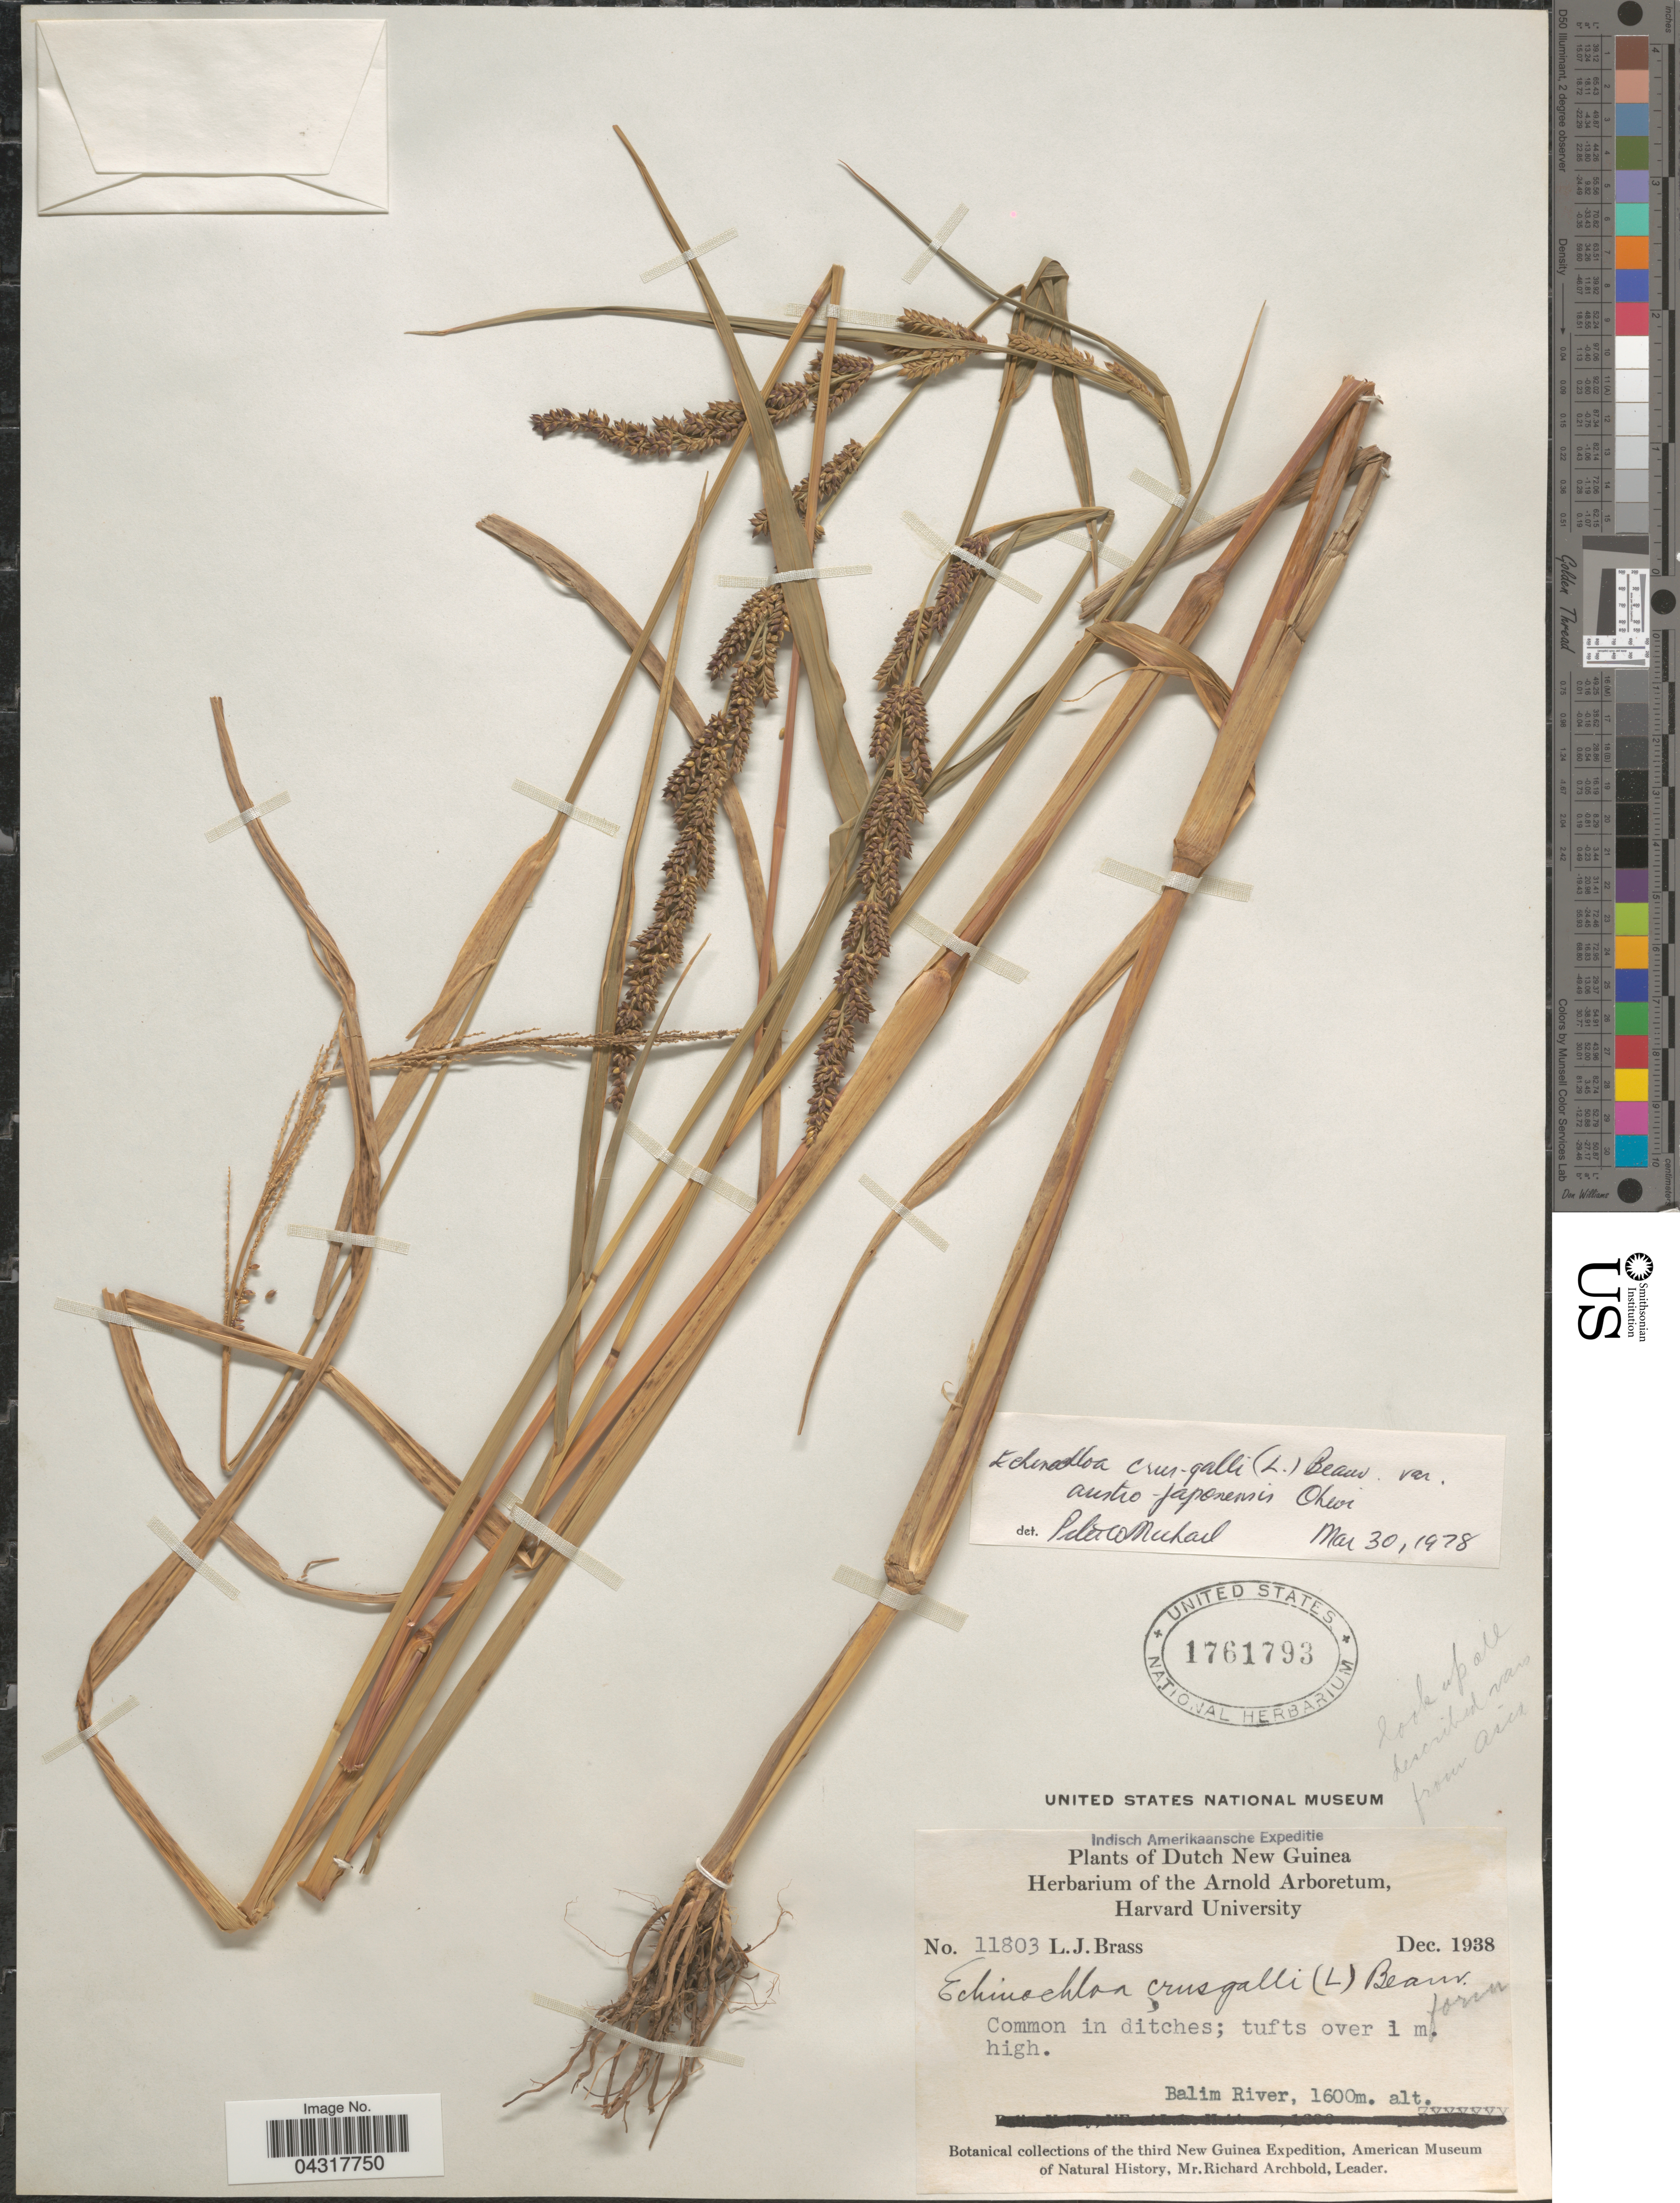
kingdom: Plantae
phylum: Tracheophyta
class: Liliopsida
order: Poales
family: Poaceae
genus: Echinochloa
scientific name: Echinochloa crus-galli var. austrojaponensis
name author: Ohwi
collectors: L. J. Brass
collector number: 11803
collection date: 1938-12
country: Indonesia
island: New Guinea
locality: Indisch Amerikaansche Expeditie. Dutch New Guinea. Balim River. Third New Guinea Expedition.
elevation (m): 1600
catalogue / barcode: US 1761793